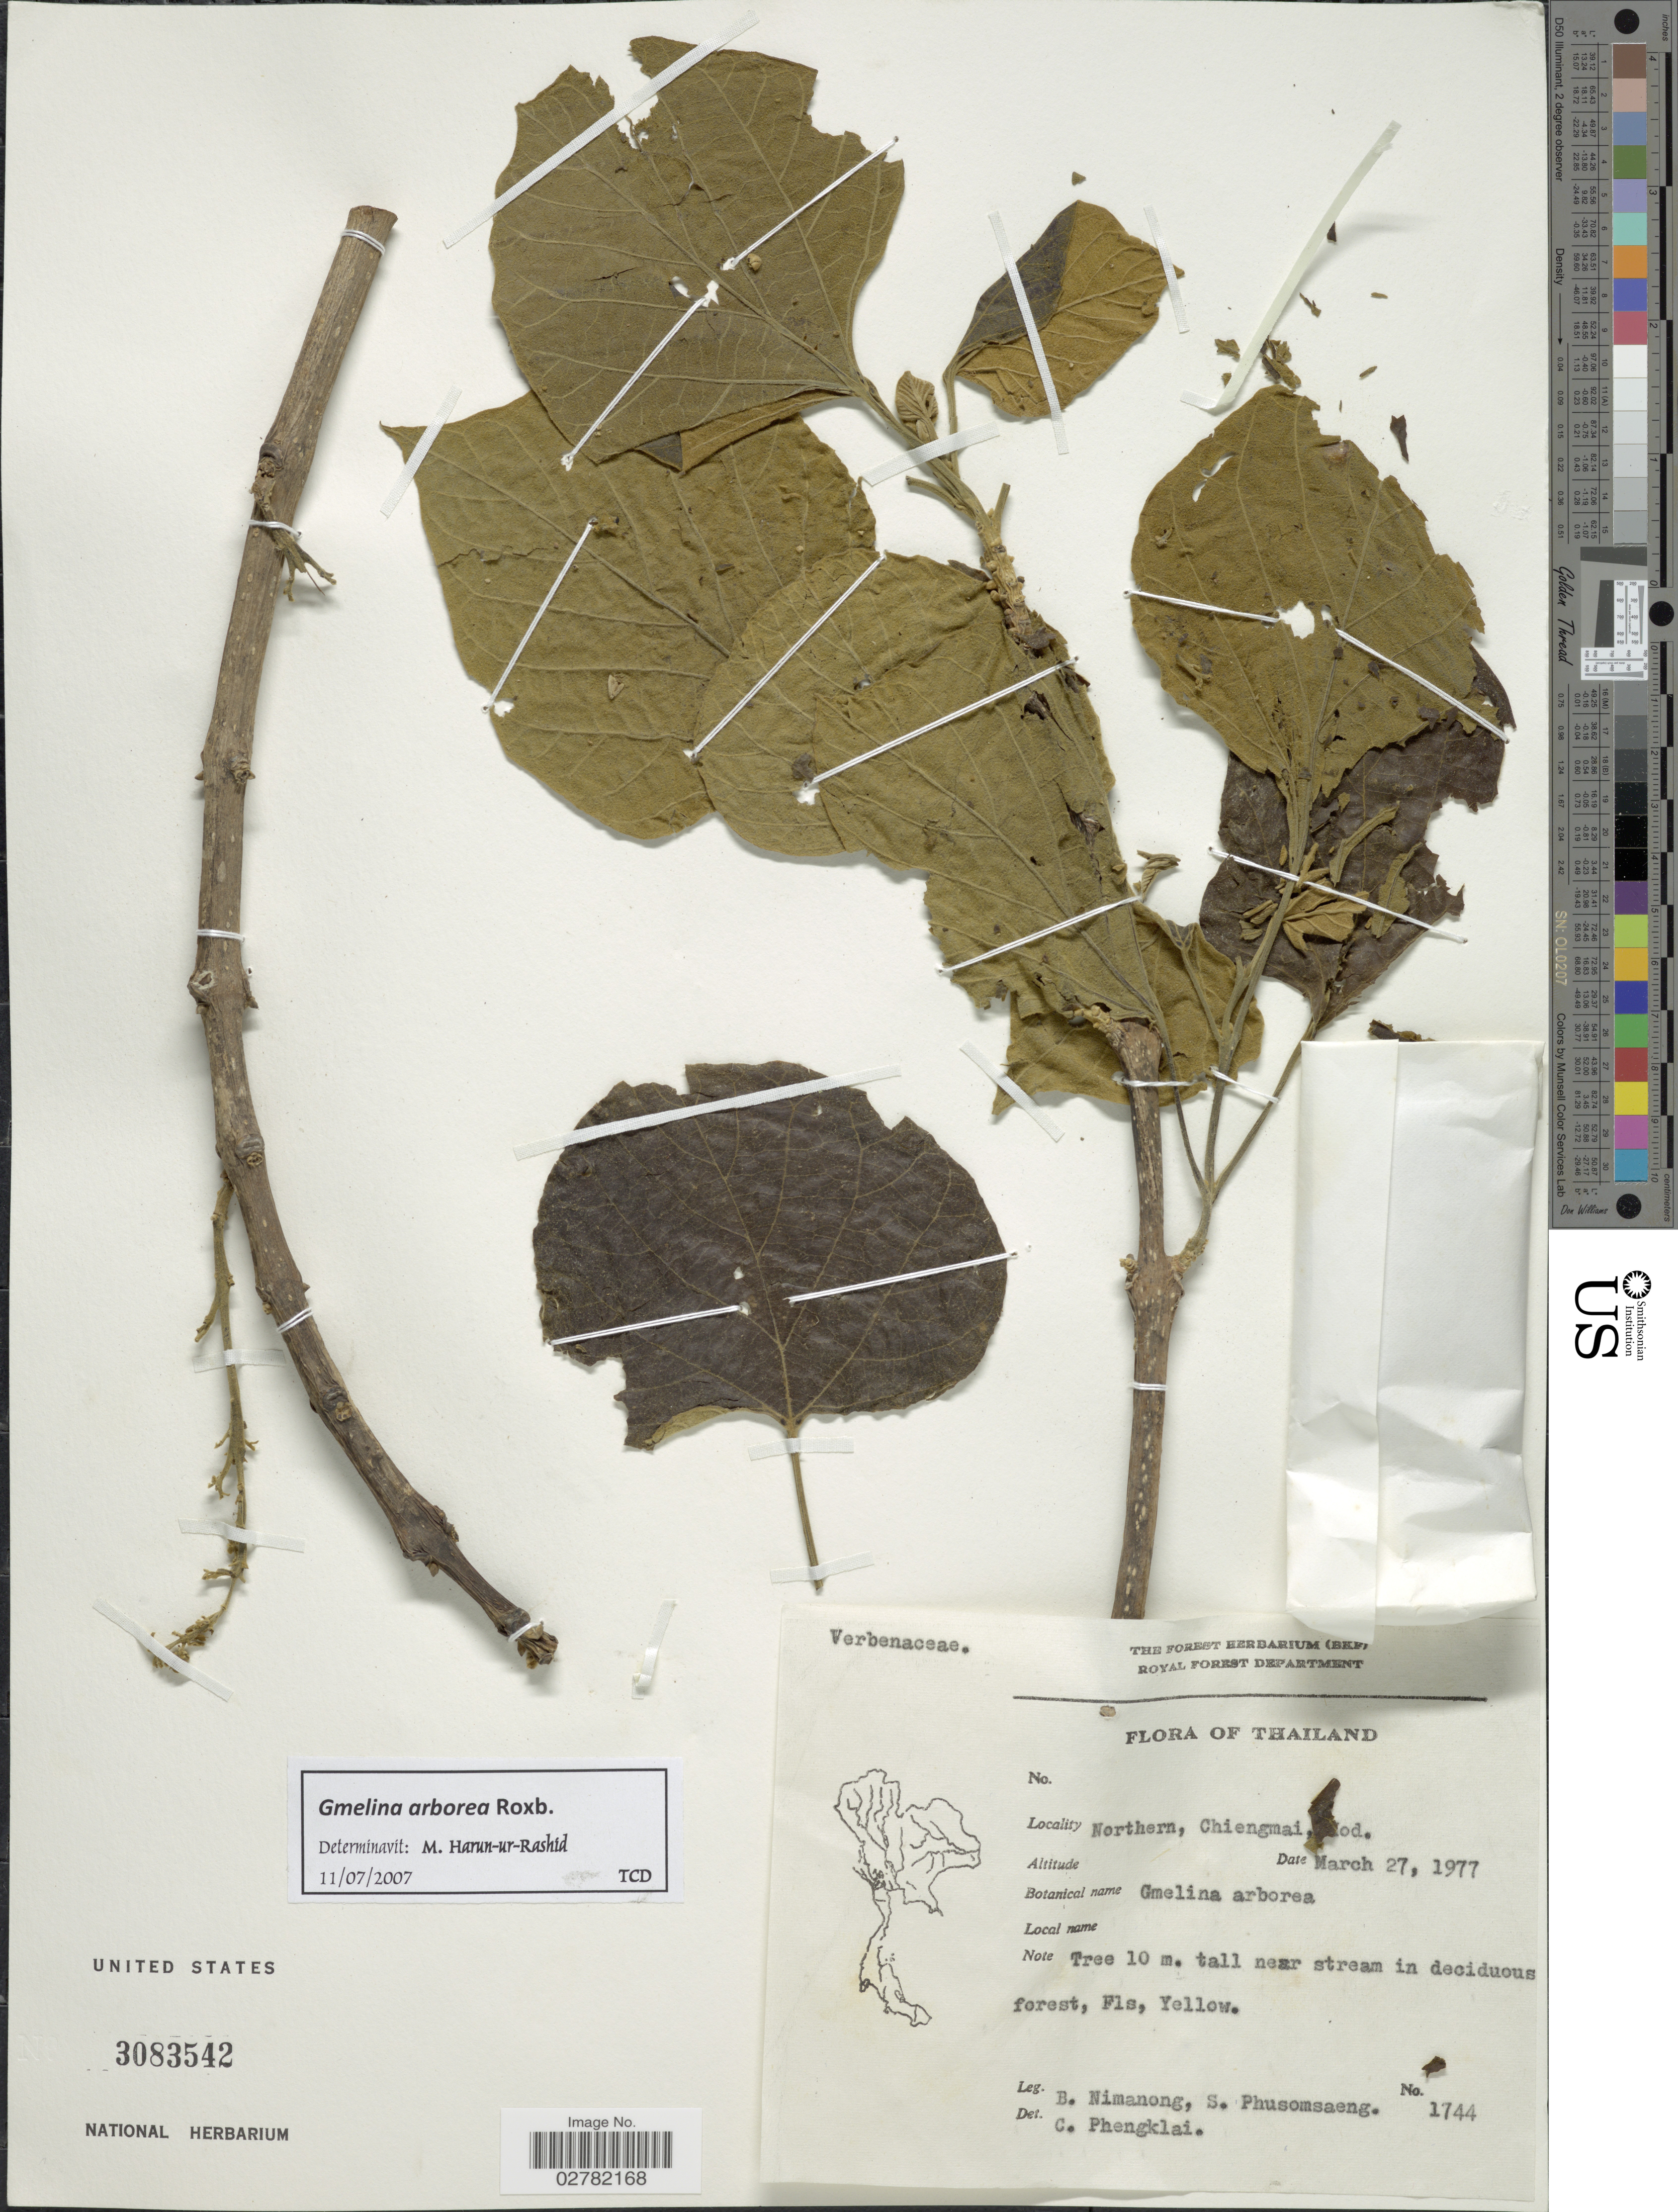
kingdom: Plantae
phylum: Tracheophyta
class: Magnoliopsida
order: Lamiales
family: Lamiaceae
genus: Gmelina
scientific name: Gmelina arborea var. arborea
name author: Roxb. ex Sm.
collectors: B. Nimanong & S. Phusomsaeng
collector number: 1744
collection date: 1977-03-27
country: Thailand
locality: Northern, Chiengmai, Nod [interpreted]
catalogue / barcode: US 3083542